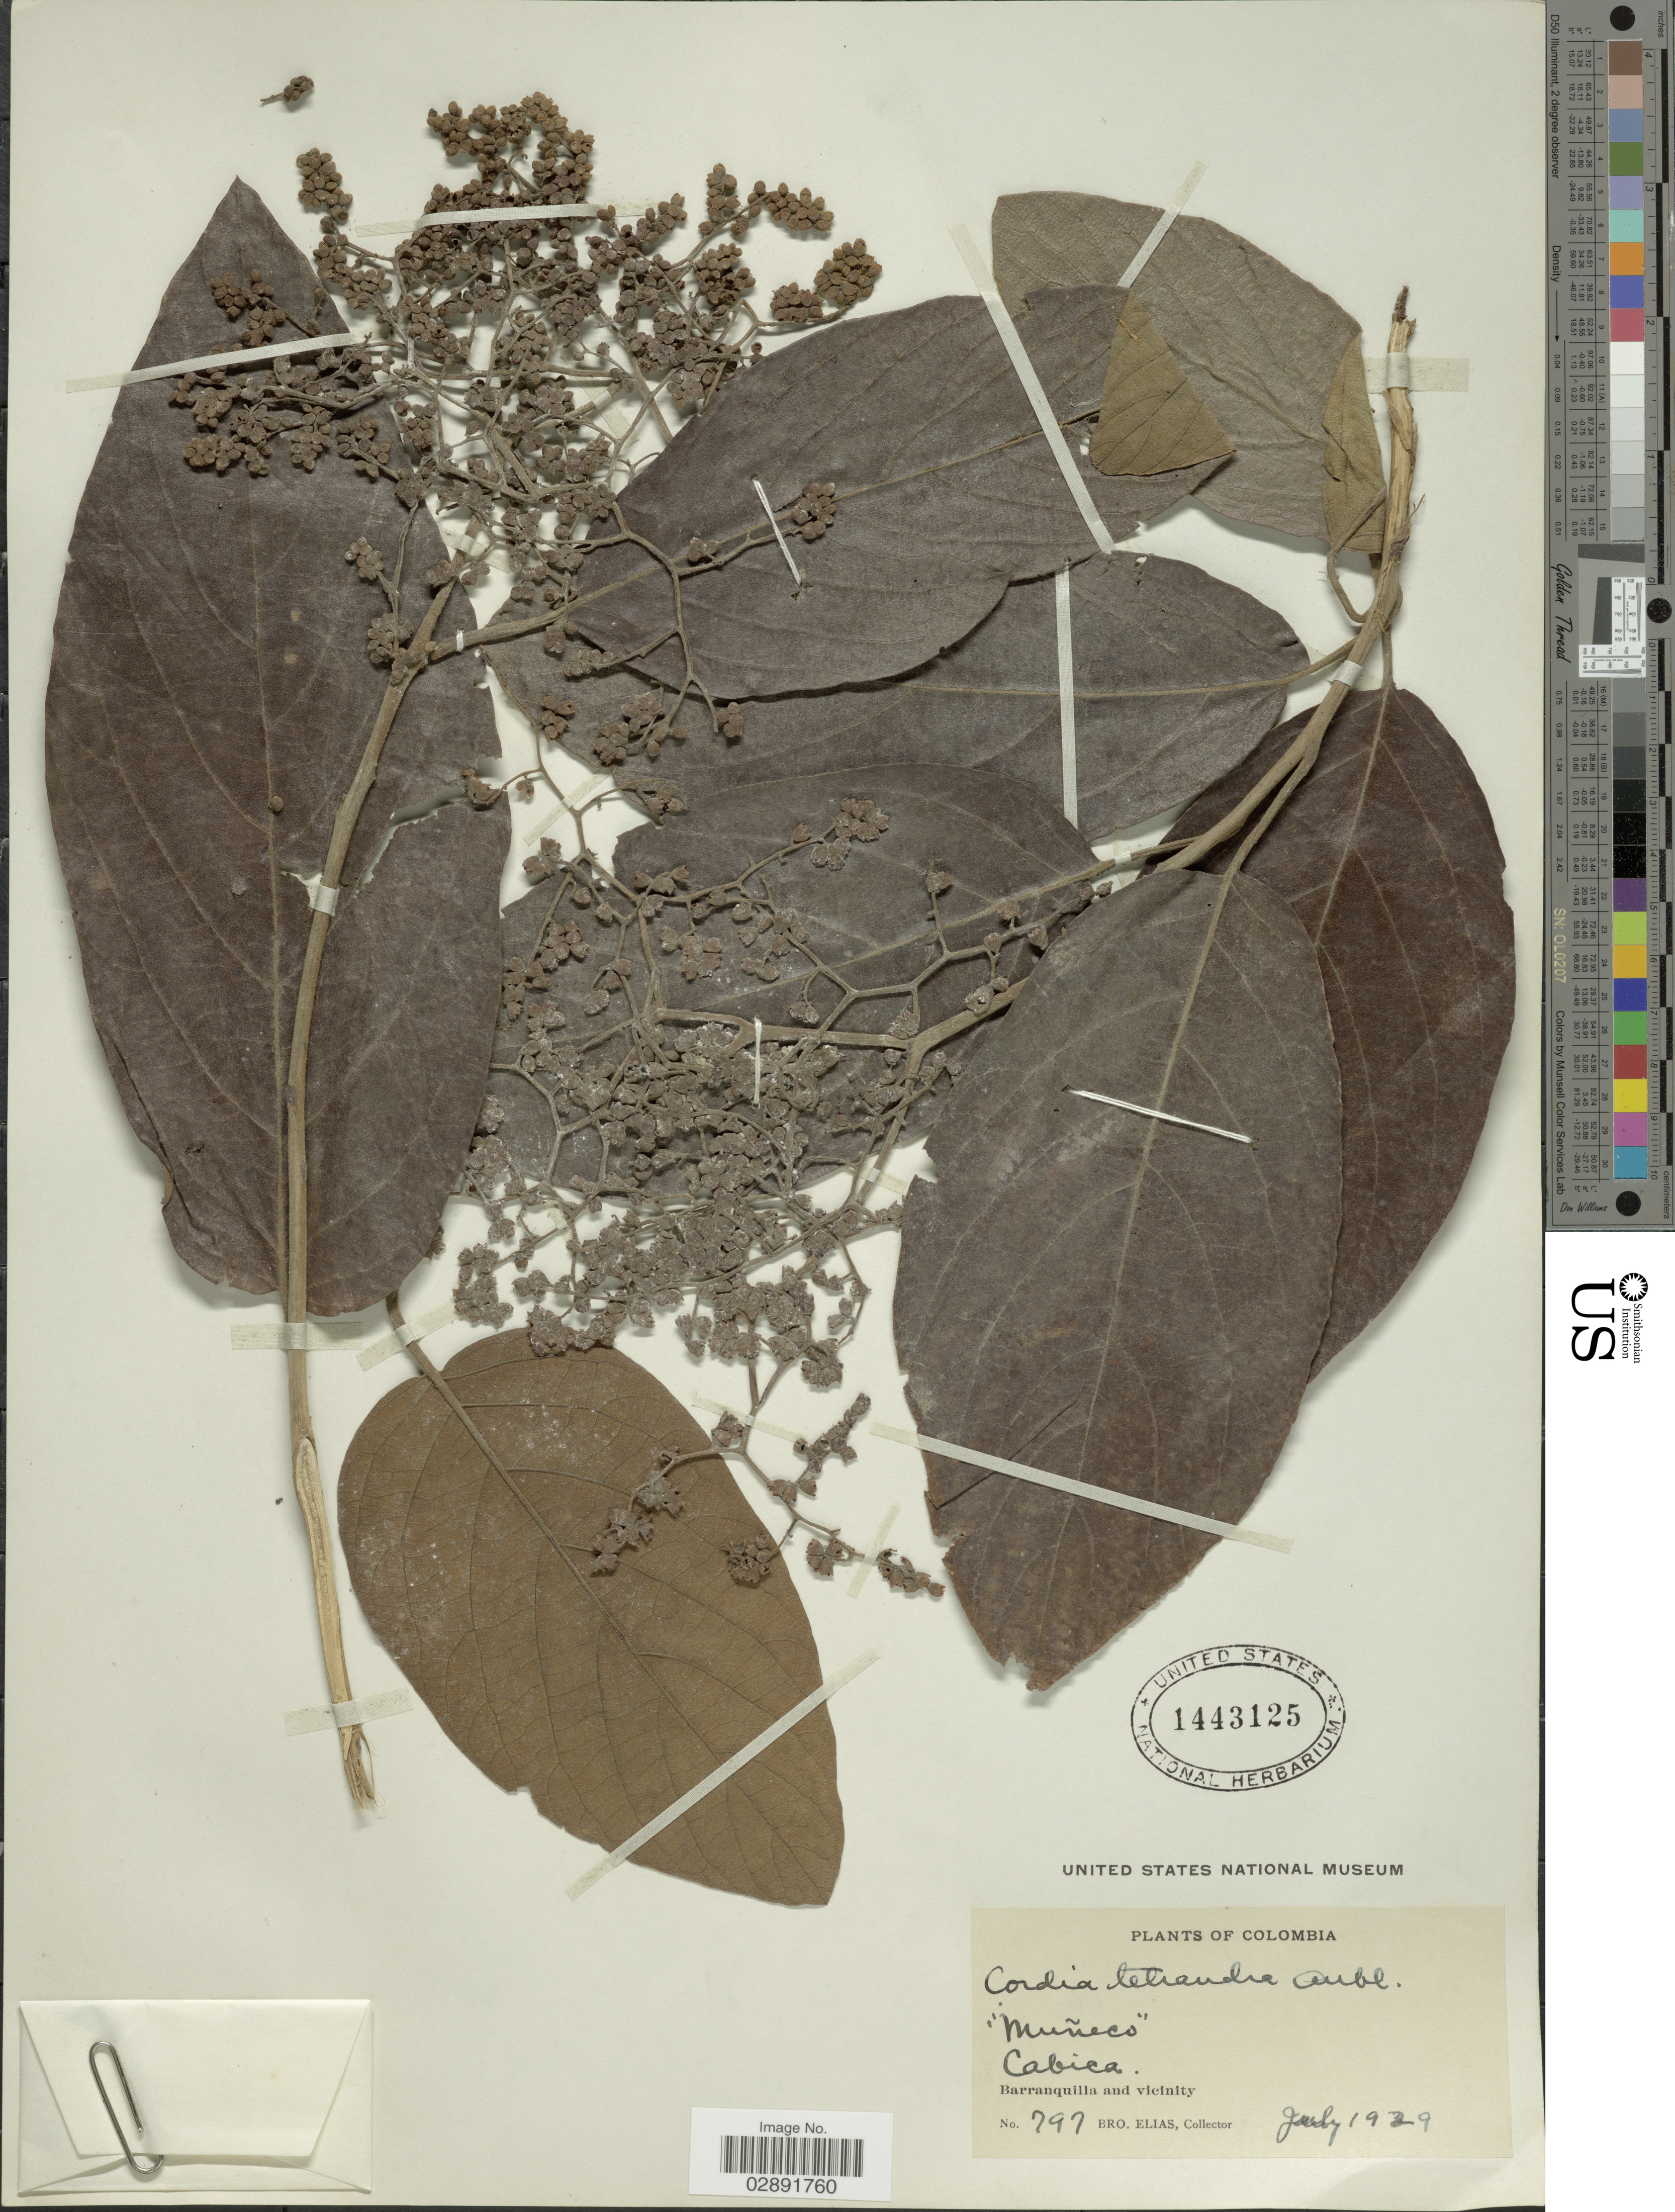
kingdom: Plantae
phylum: Tracheophyta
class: Magnoliopsida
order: Boraginales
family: Cordiaceae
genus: Cordia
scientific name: Cordia tetrandra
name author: Aubl.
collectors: Bro. Elias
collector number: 797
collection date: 1929-07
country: Colombia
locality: Cabica, Barranquilla and vicinity.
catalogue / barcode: US 1443125